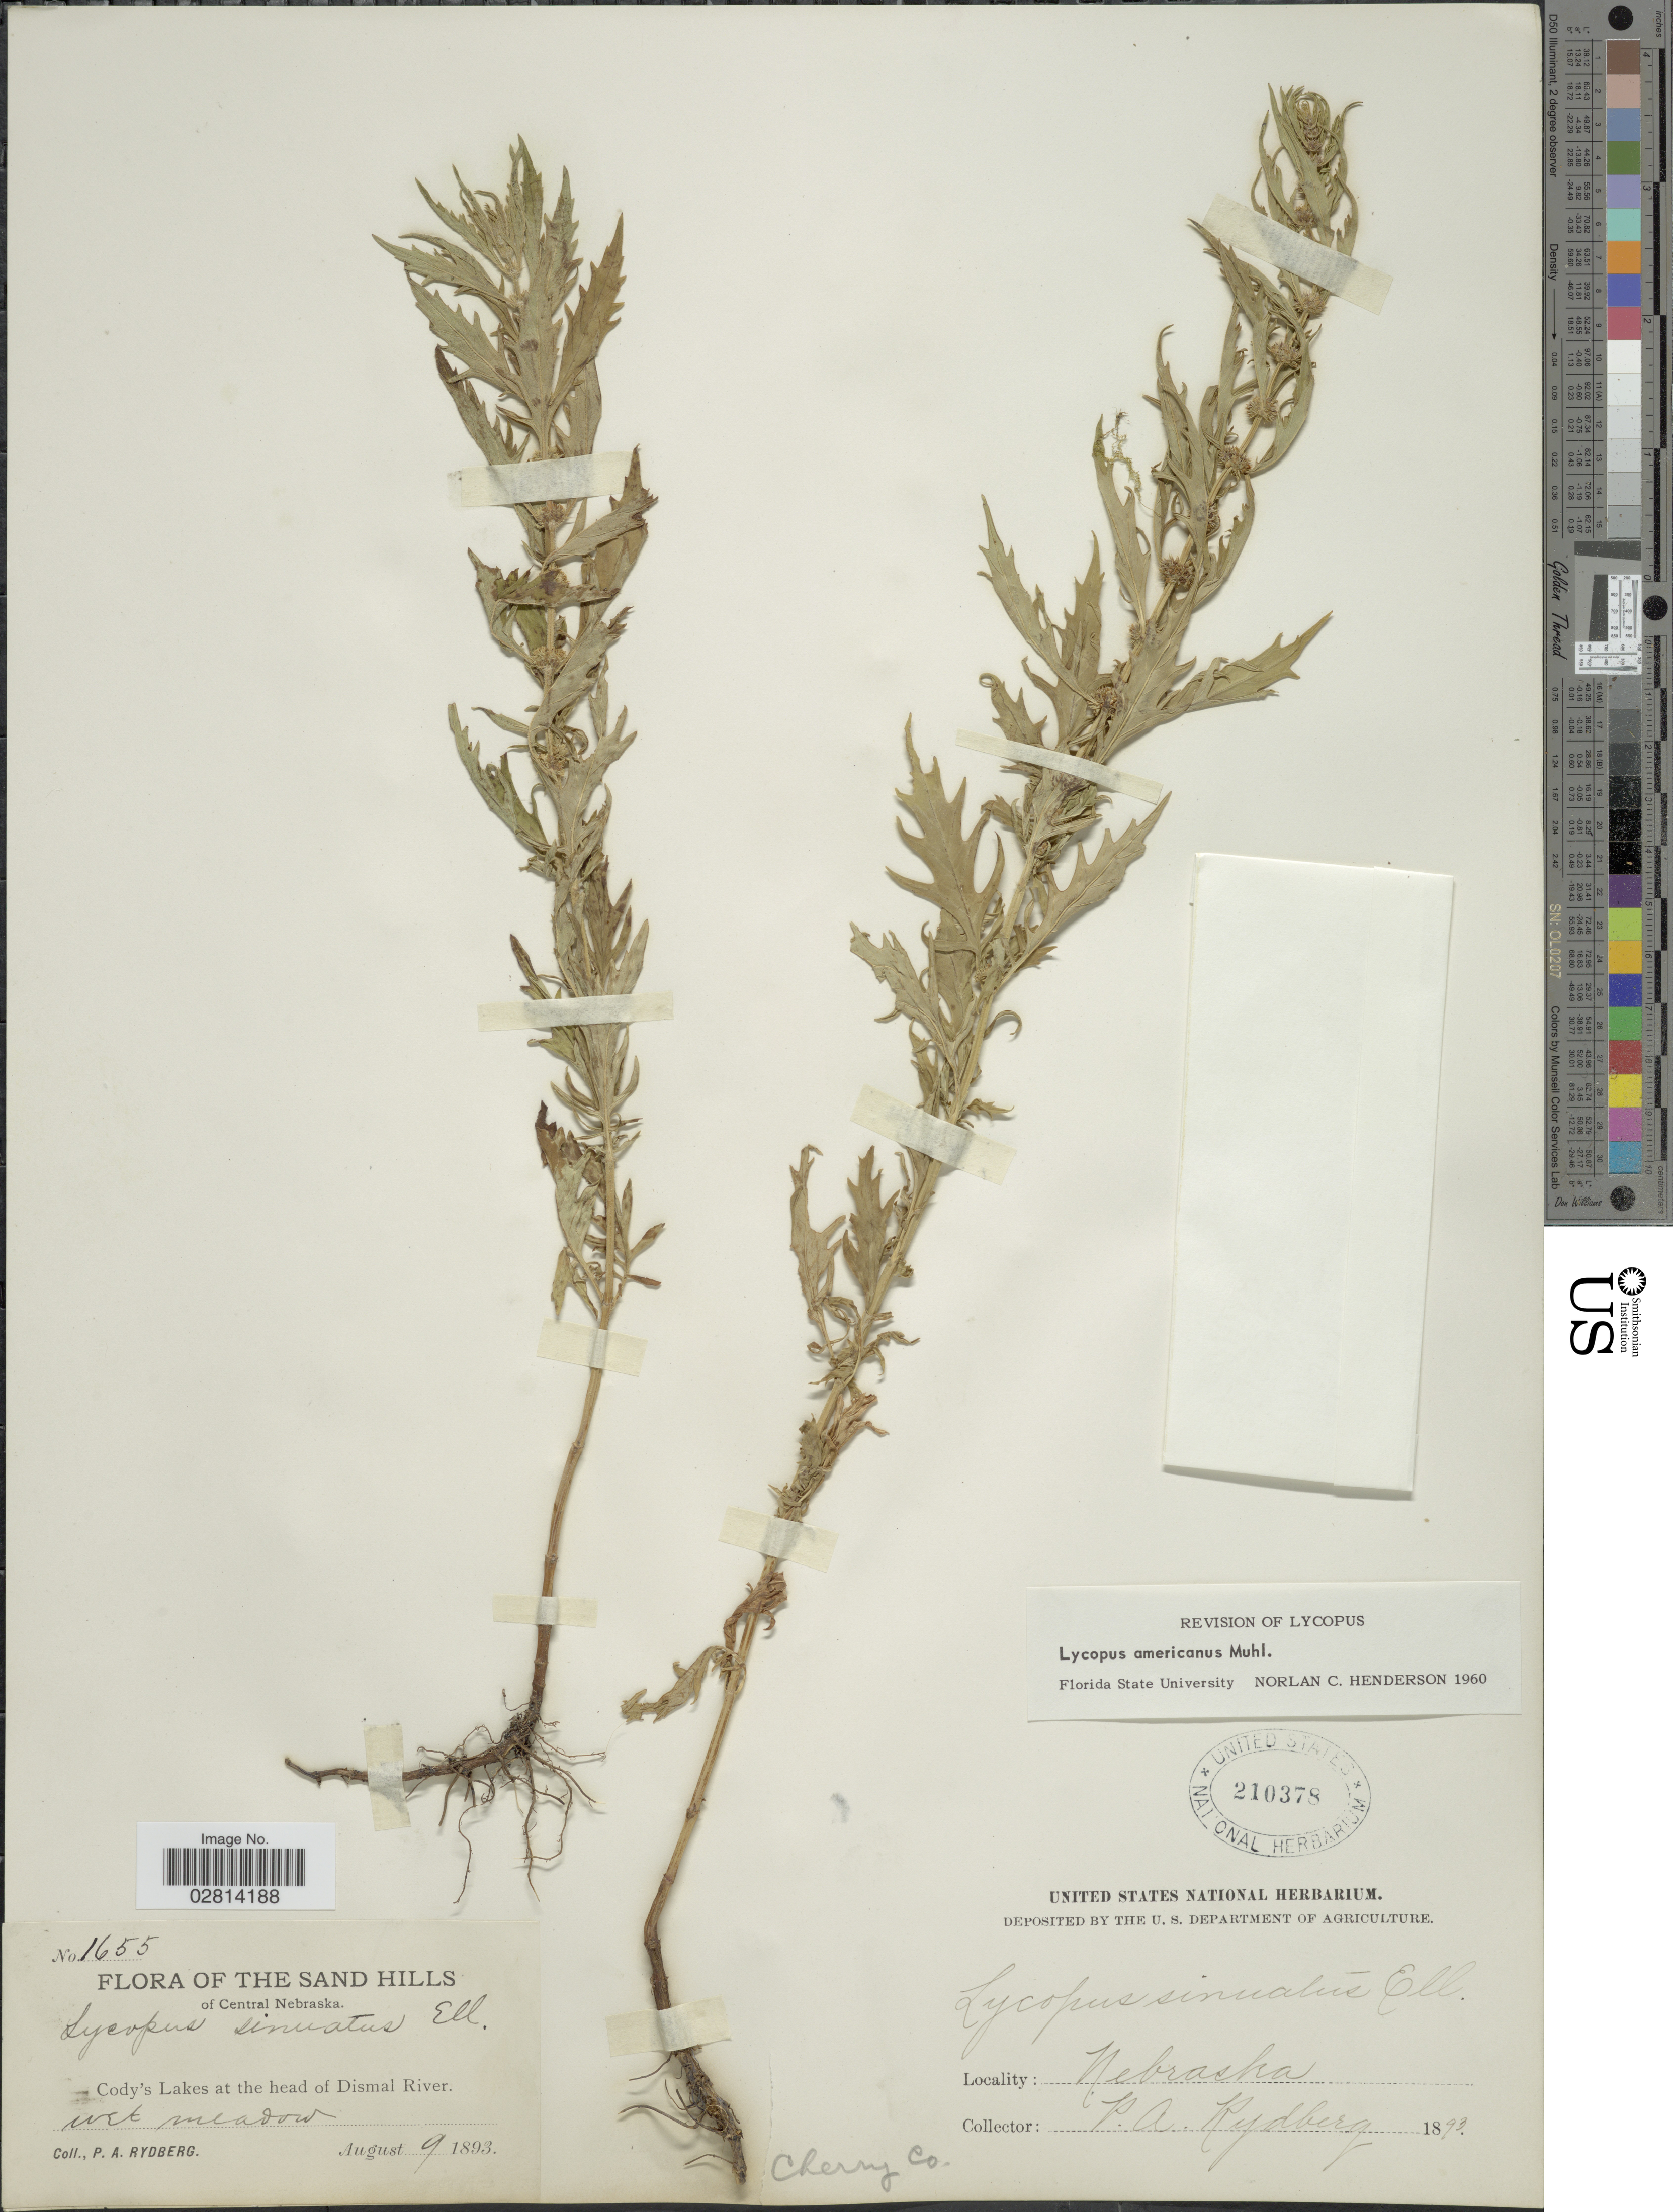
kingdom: Plantae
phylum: Tracheophyta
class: Magnoliopsida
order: Lamiales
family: Lamiaceae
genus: Lycopus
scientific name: Lycopus americanus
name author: Muhl. ex W.P.C. Barton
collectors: P. A. Rydberg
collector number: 1655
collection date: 1893-08-09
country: United States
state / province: Nebraska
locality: The Sand Hills of Central Nebraska, Cody's Lakes at the head of Dismal River, Cherry Co.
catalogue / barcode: US 210378